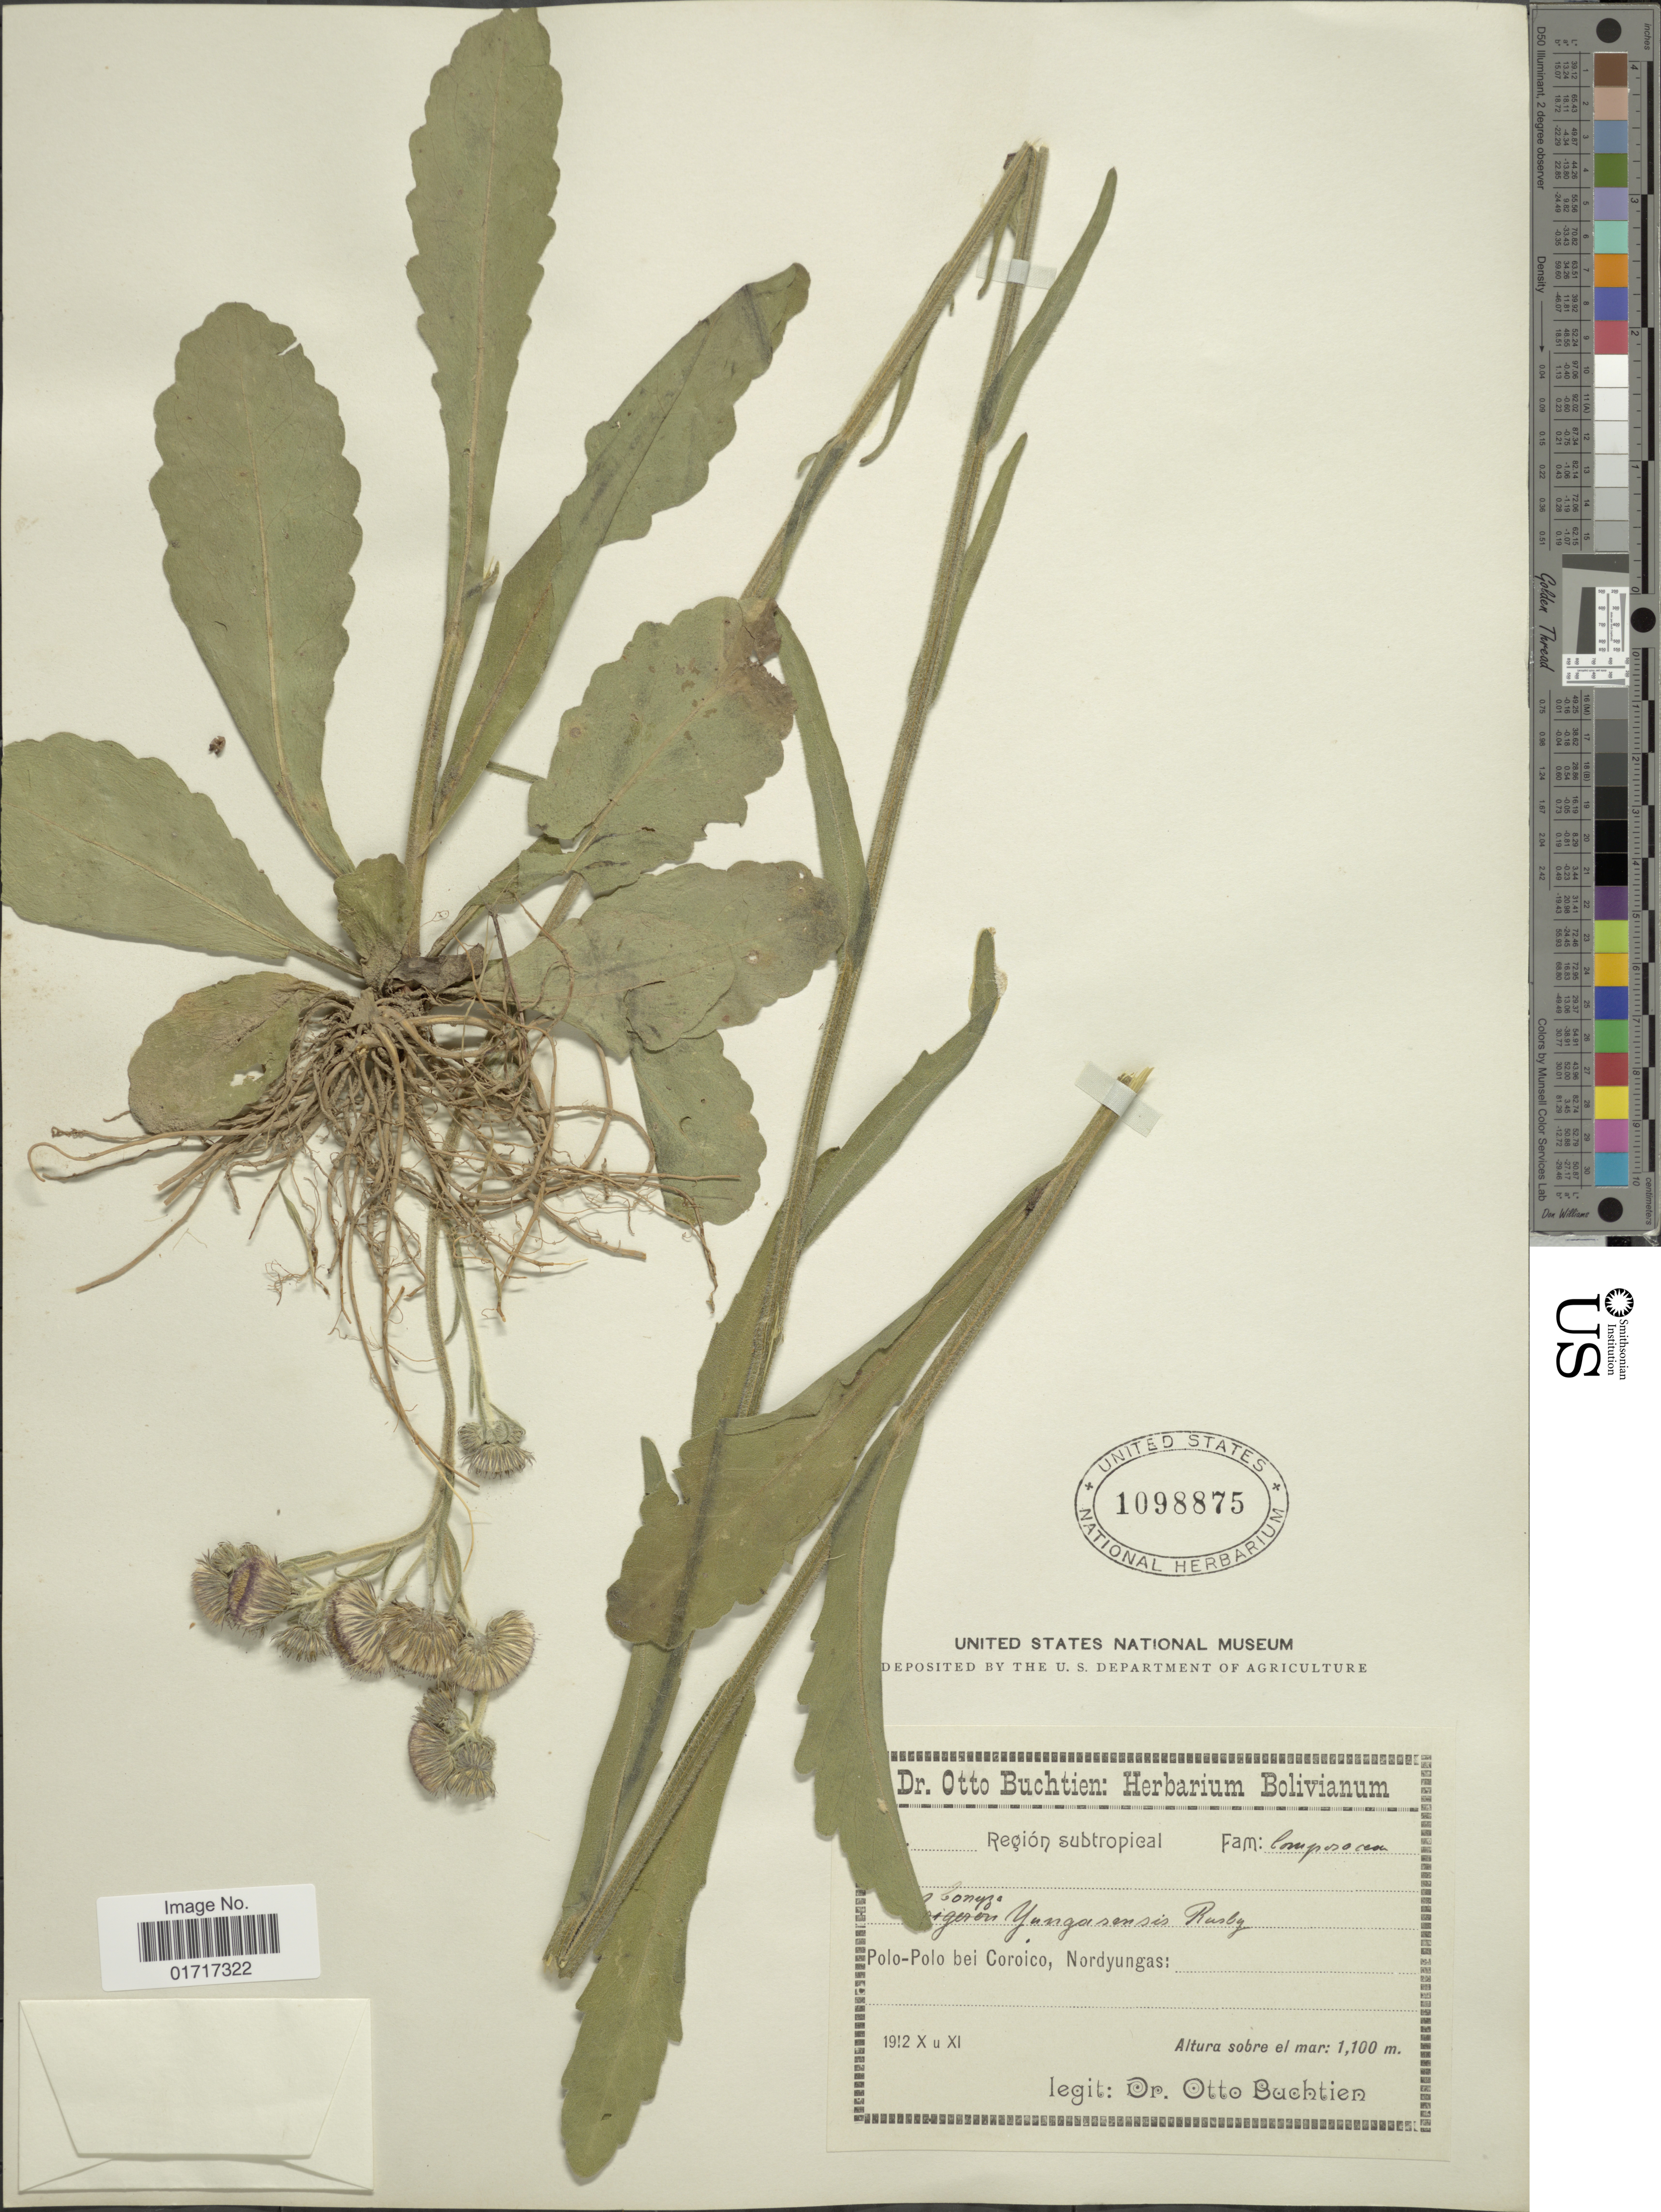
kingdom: Plantae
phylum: Tracheophyta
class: Magnoliopsida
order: Asterales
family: Asteraceae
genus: Conyza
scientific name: Conyza primulaefolia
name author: (Lam.) Cuatrec. & Lourteig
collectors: O. Buchtien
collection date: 1912-10/1912-11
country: Bolivia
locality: Olo-Polo bei Coroico, Nordyungas.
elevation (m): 1100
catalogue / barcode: US 1098875